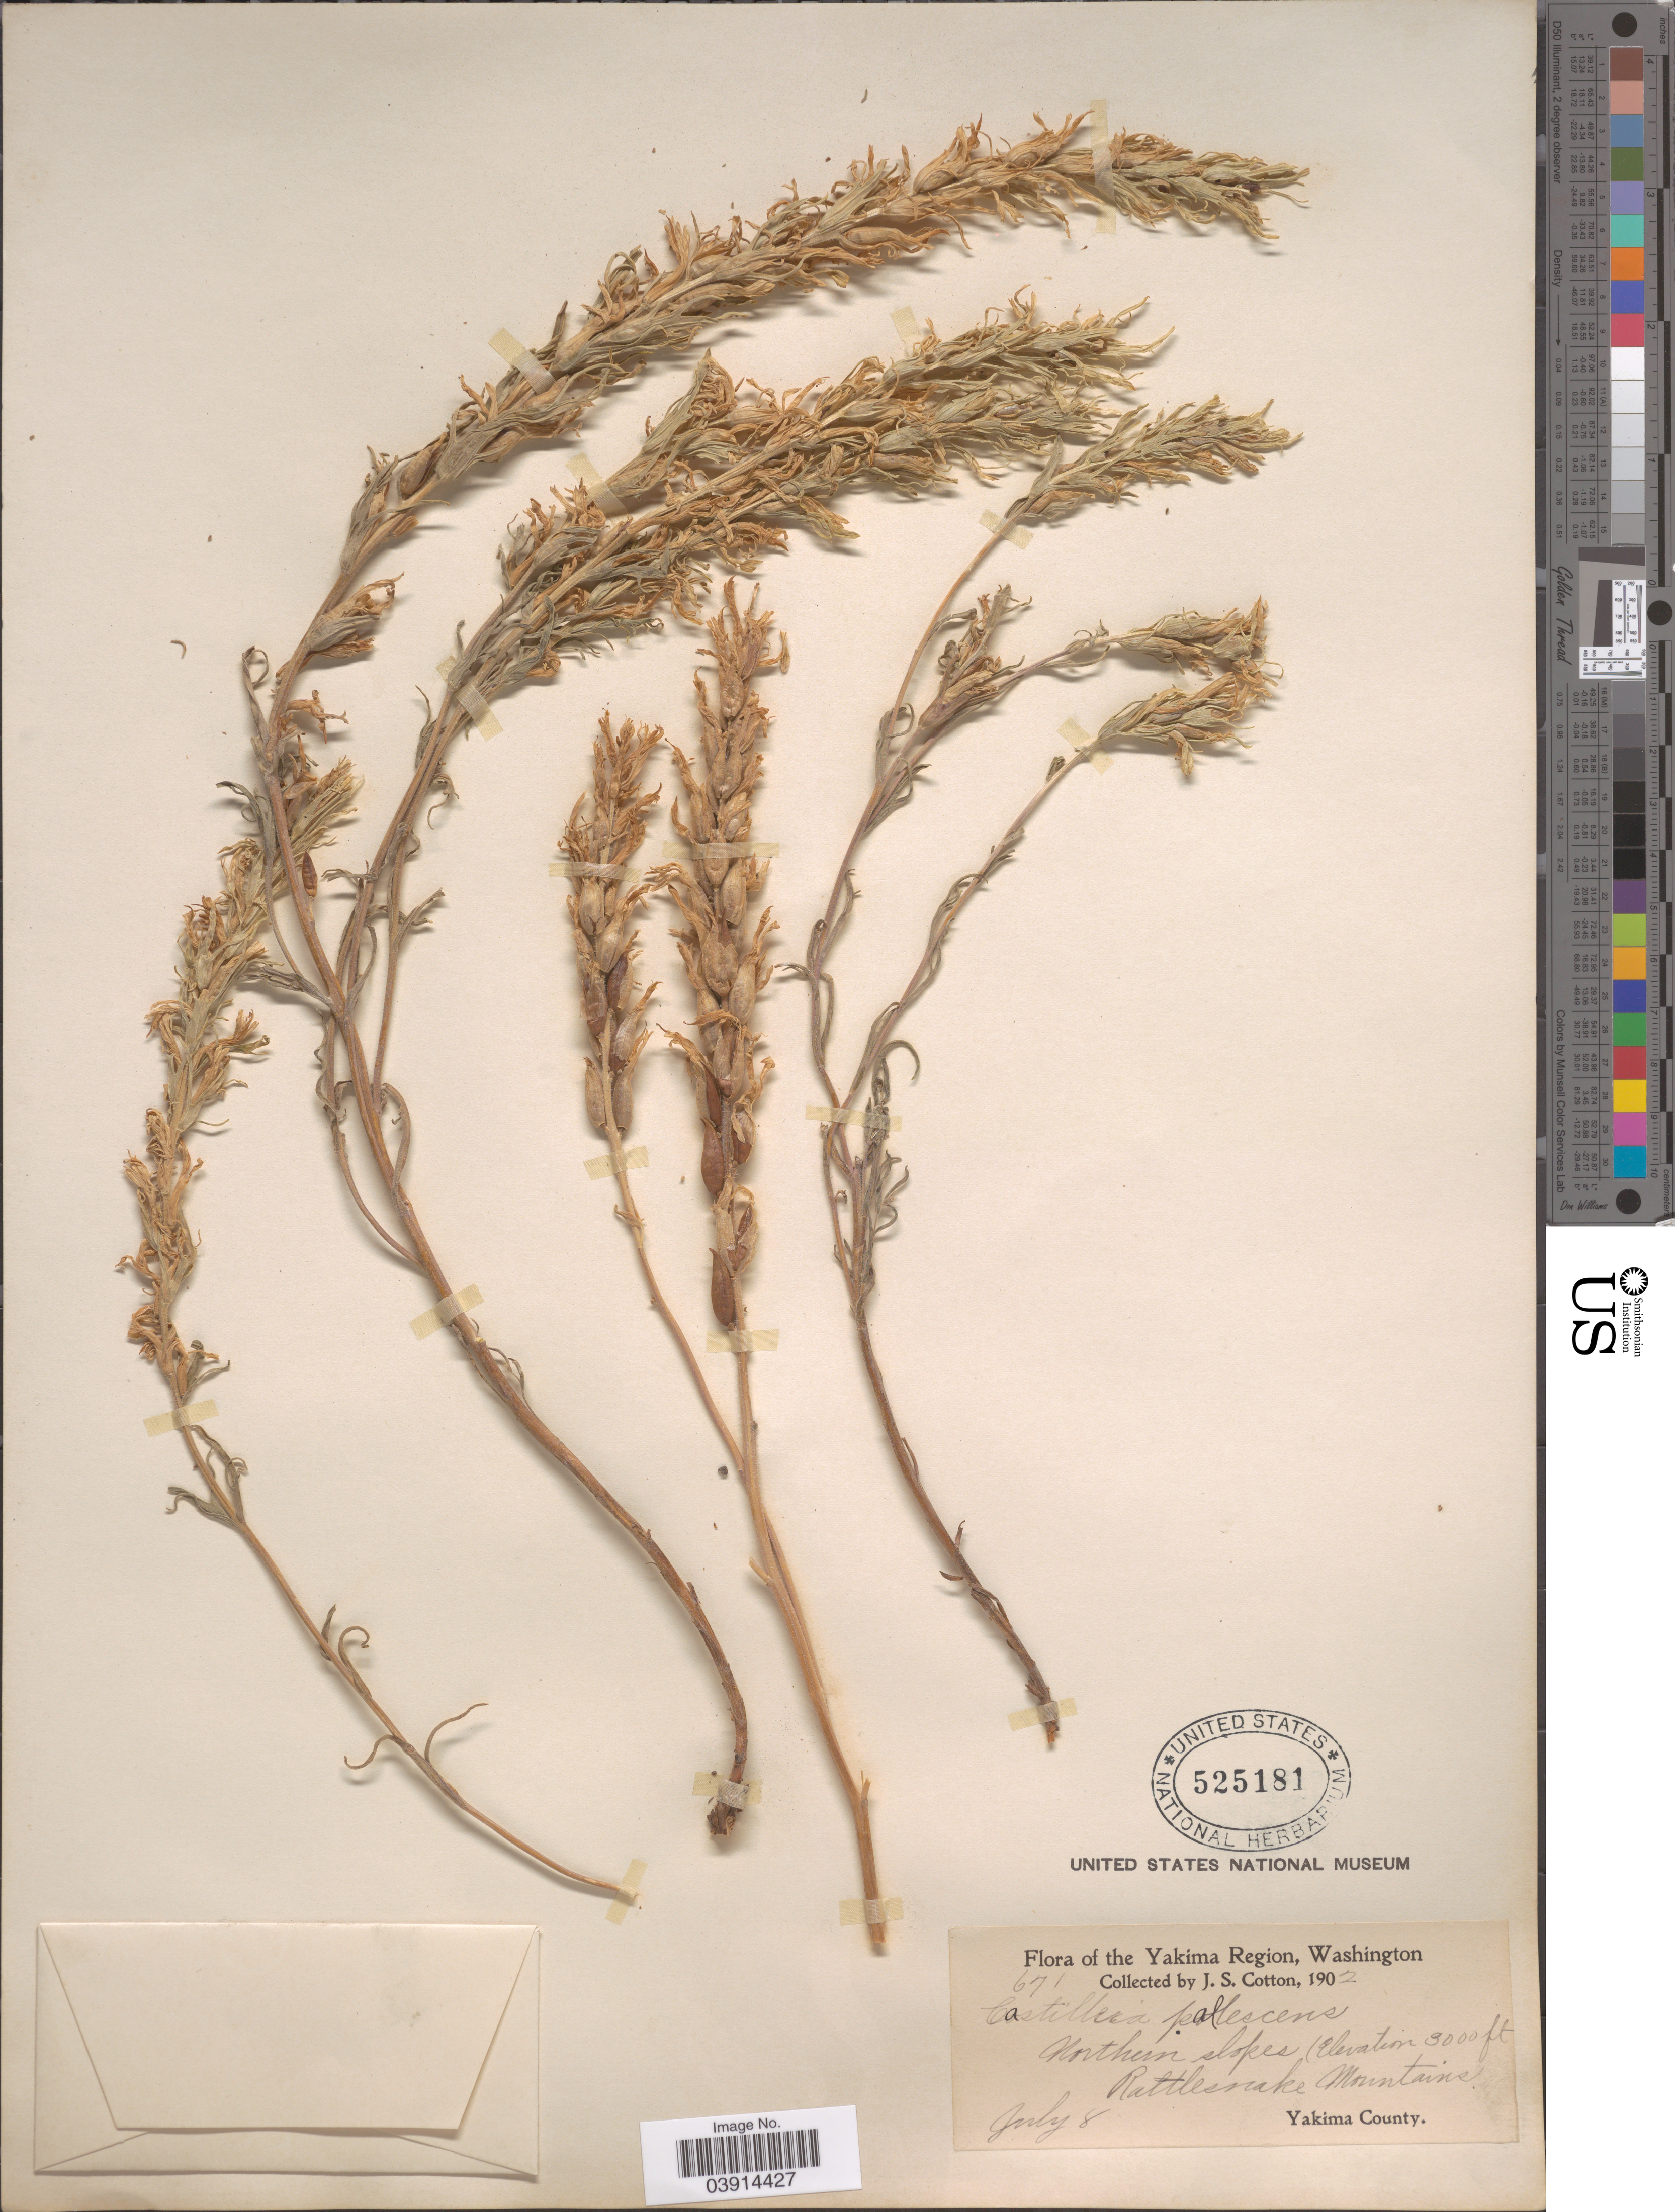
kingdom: Plantae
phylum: Tracheophyta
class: Magnoliopsida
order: Lamiales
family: Orobanchaceae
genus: Castilleja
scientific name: Castilleja thompsonii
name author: Pennell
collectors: J. S. Cotton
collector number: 671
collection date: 1902-07-08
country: United States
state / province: Washington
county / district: Yakima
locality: The Yakima Region. Northern slopes, Rattlesnake Mountains. Yakima County.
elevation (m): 914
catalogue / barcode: US 525181